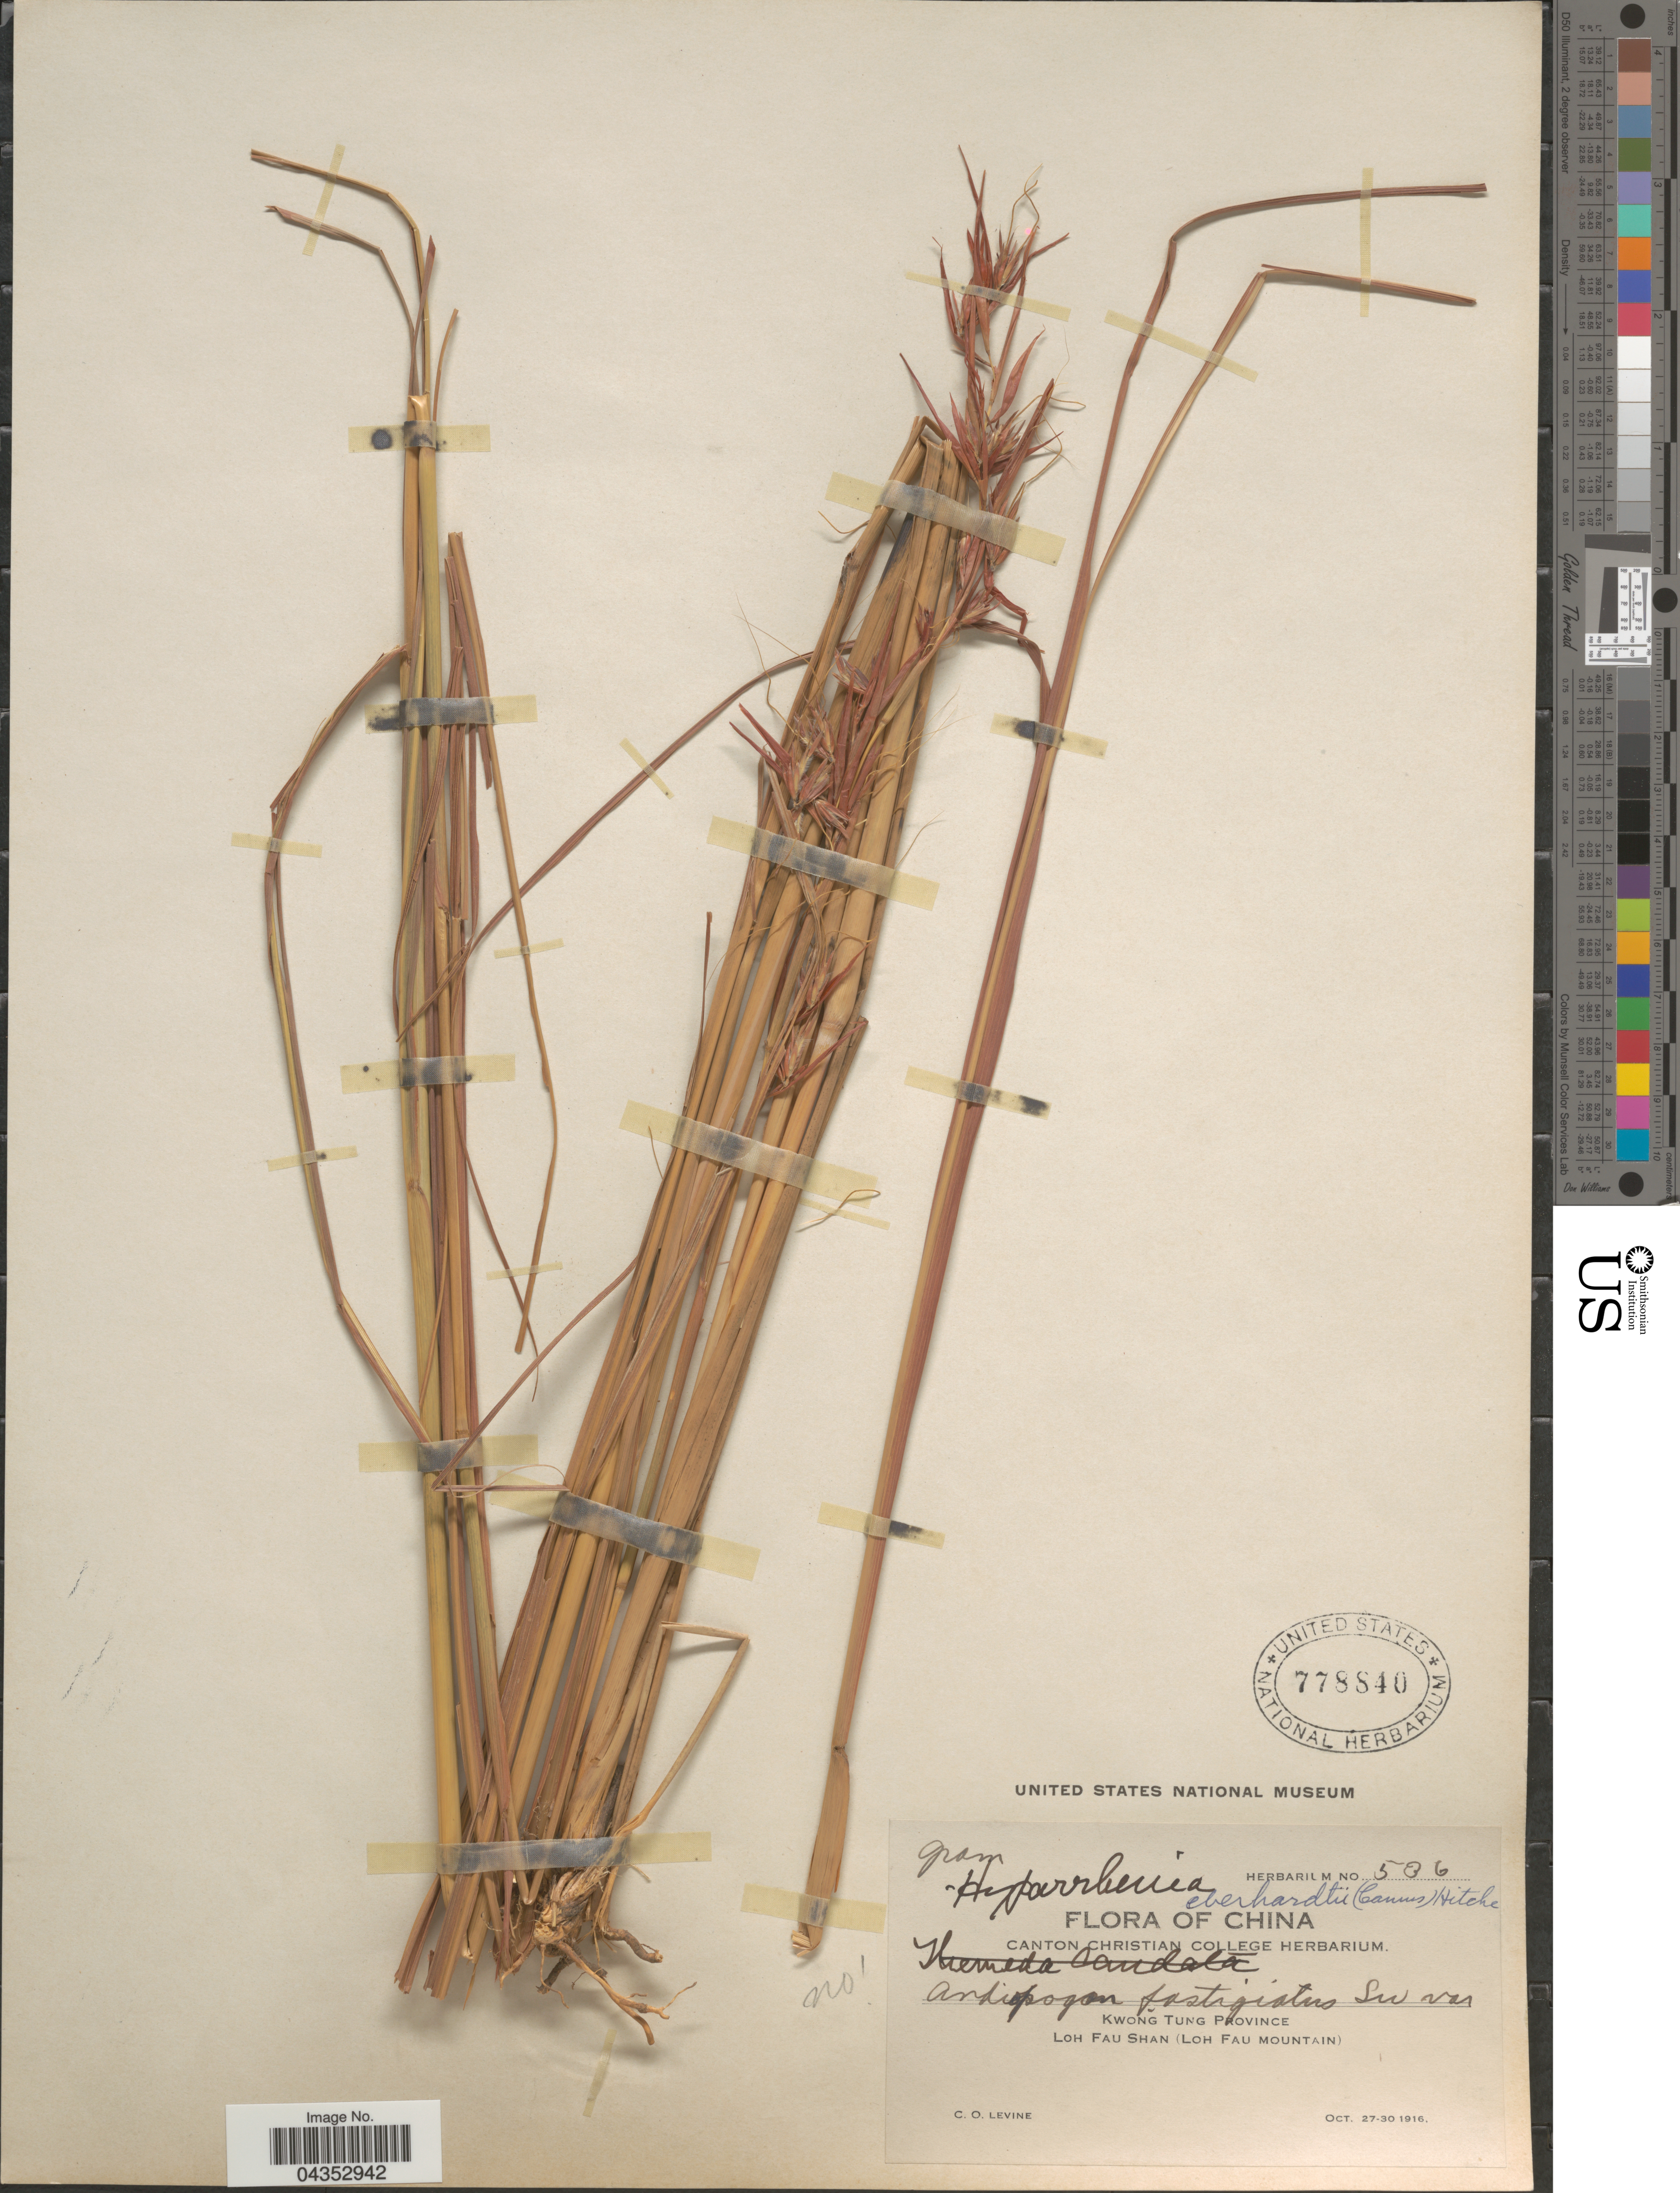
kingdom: Plantae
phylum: Tracheophyta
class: Liliopsida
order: Poales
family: Poaceae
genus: Hyparrhenia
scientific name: Hyparrhenia diplandra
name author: (Hack.) Stapf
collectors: C. O. Levine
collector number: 536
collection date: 1916-10-27/1916-10-30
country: China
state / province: Guangdong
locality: Kwong Tung Province. Loh Fau Shan (Loh Fau Mountain).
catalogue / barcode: US 778840